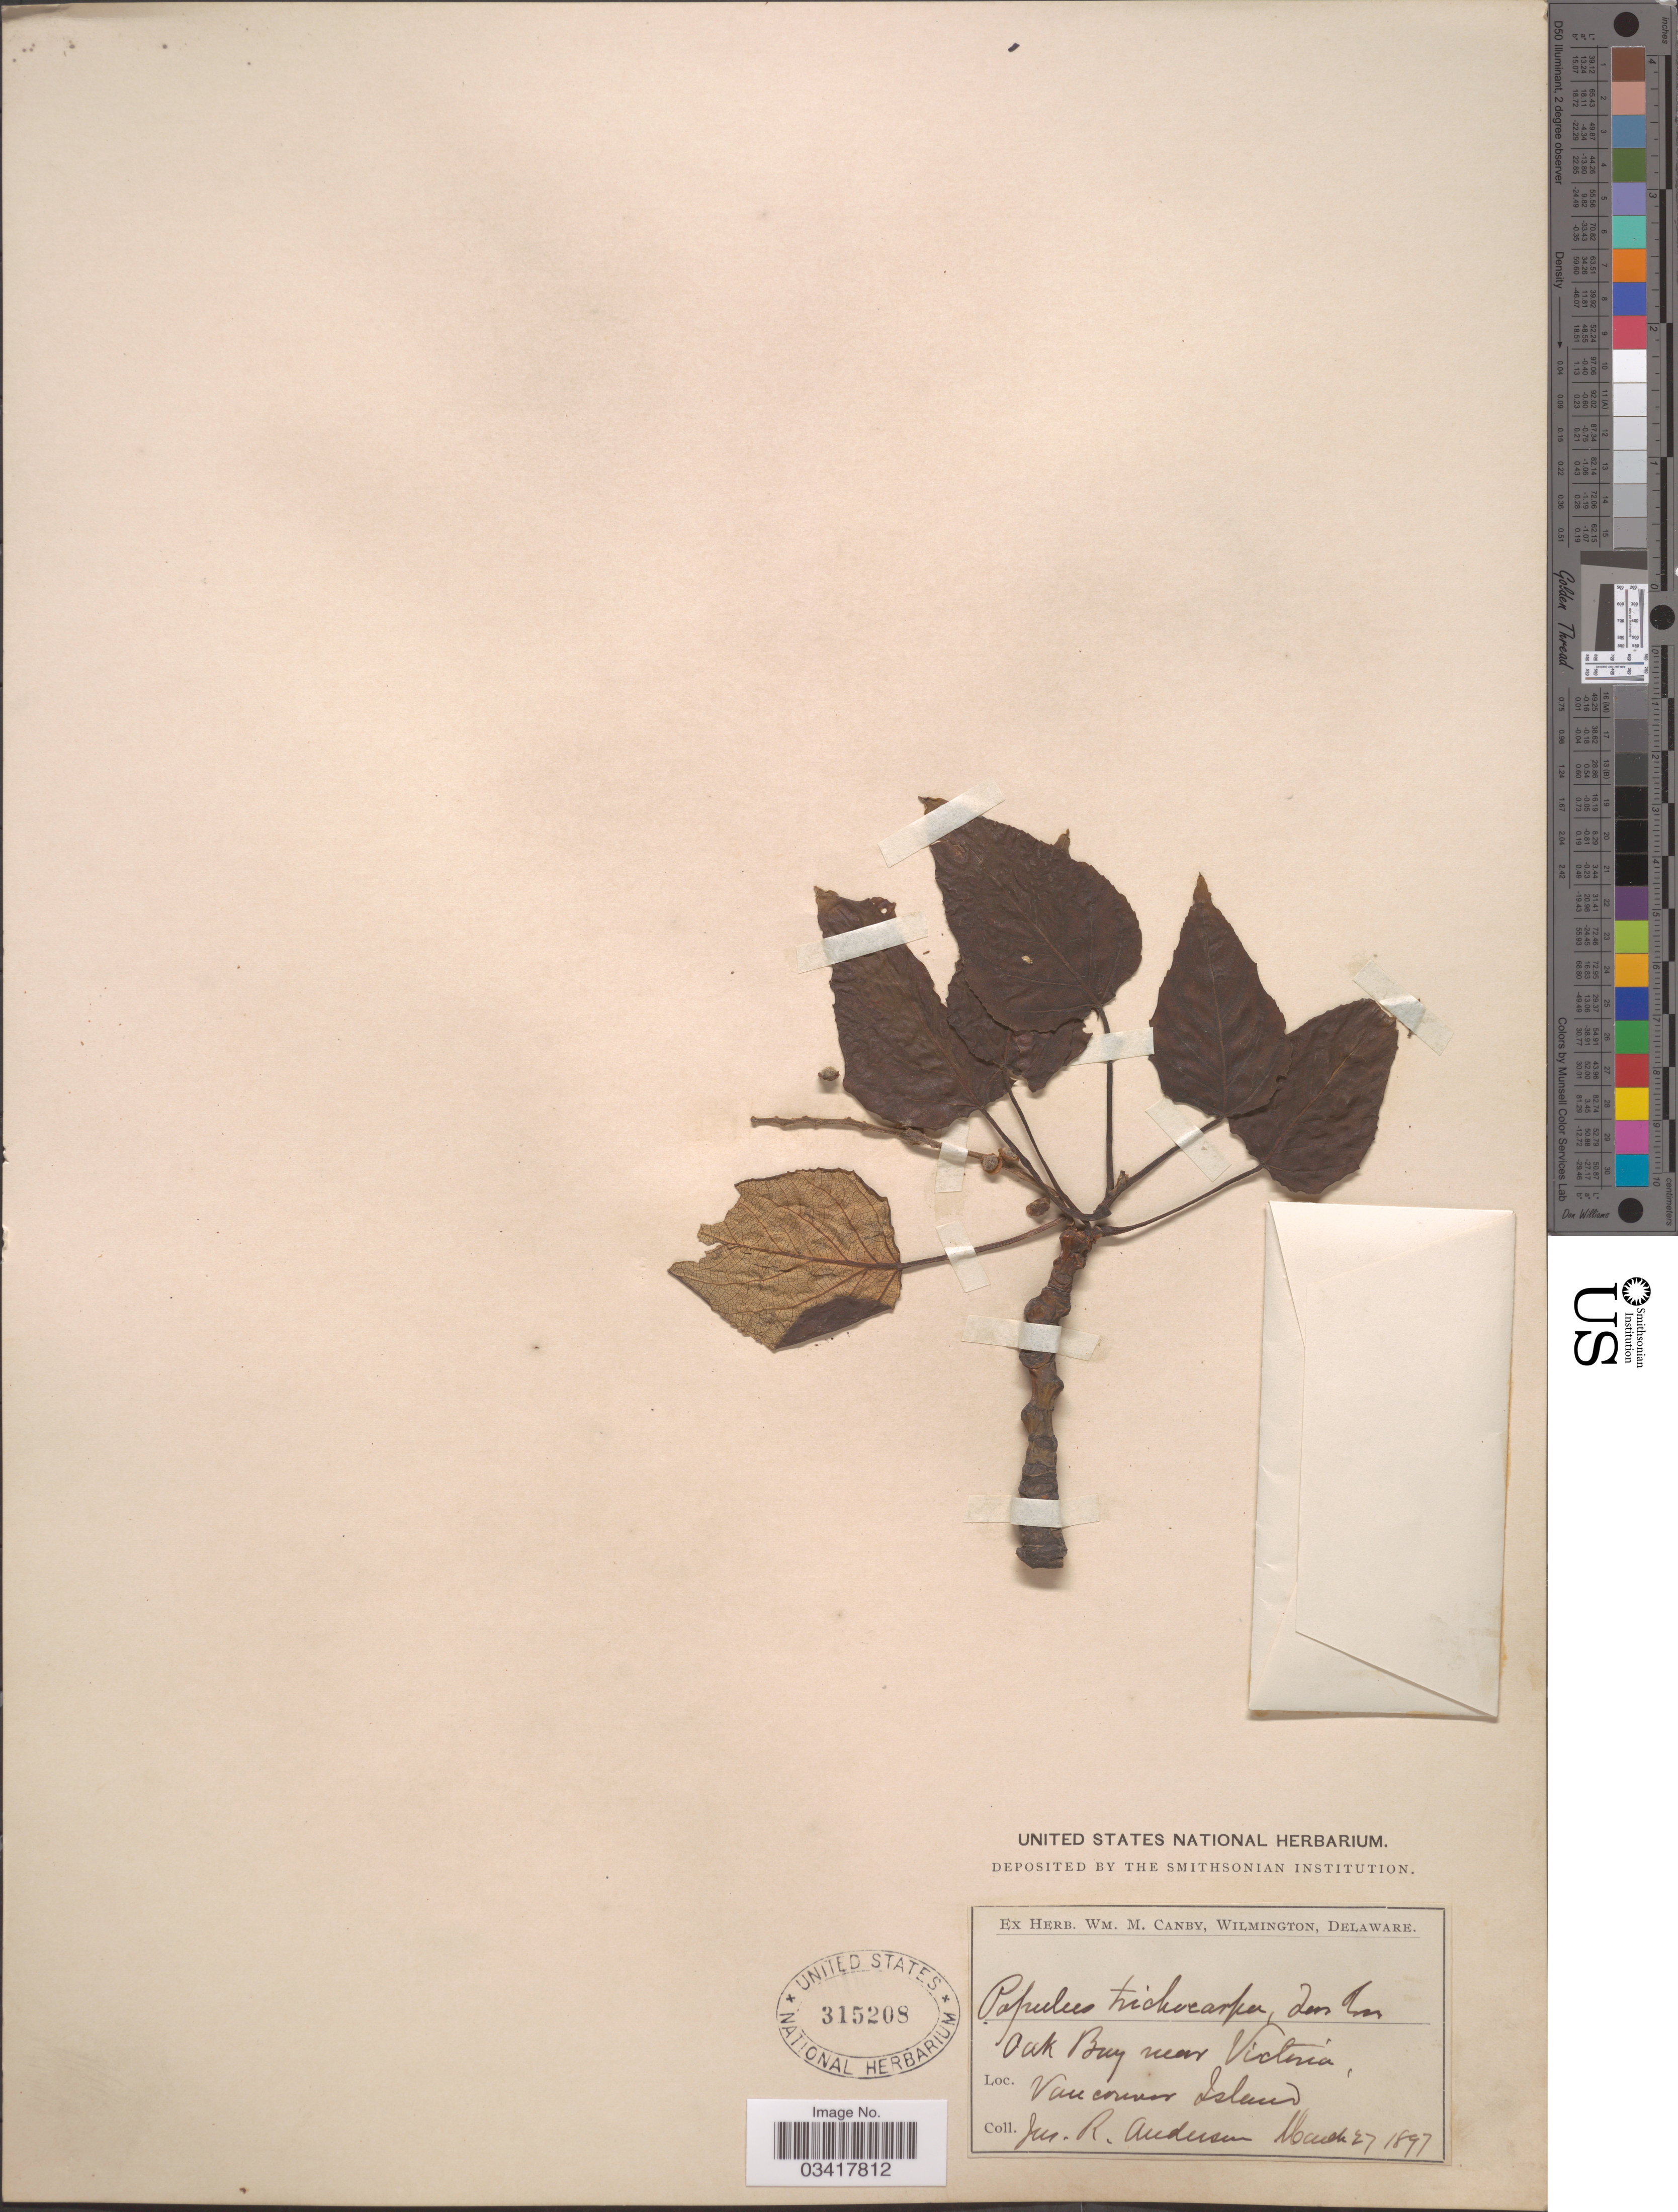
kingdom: Plantae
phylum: Tracheophyta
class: Magnoliopsida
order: Malpighiales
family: Salicaceae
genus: Populus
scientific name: Populus trichocarpa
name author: Torr. & A. Gray ex W. Hook.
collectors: J. R. Anderson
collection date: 1897-03-27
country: Canada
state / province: British Columbia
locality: Oak Bay near Victoria, Vancouver Island.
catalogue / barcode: US 315208